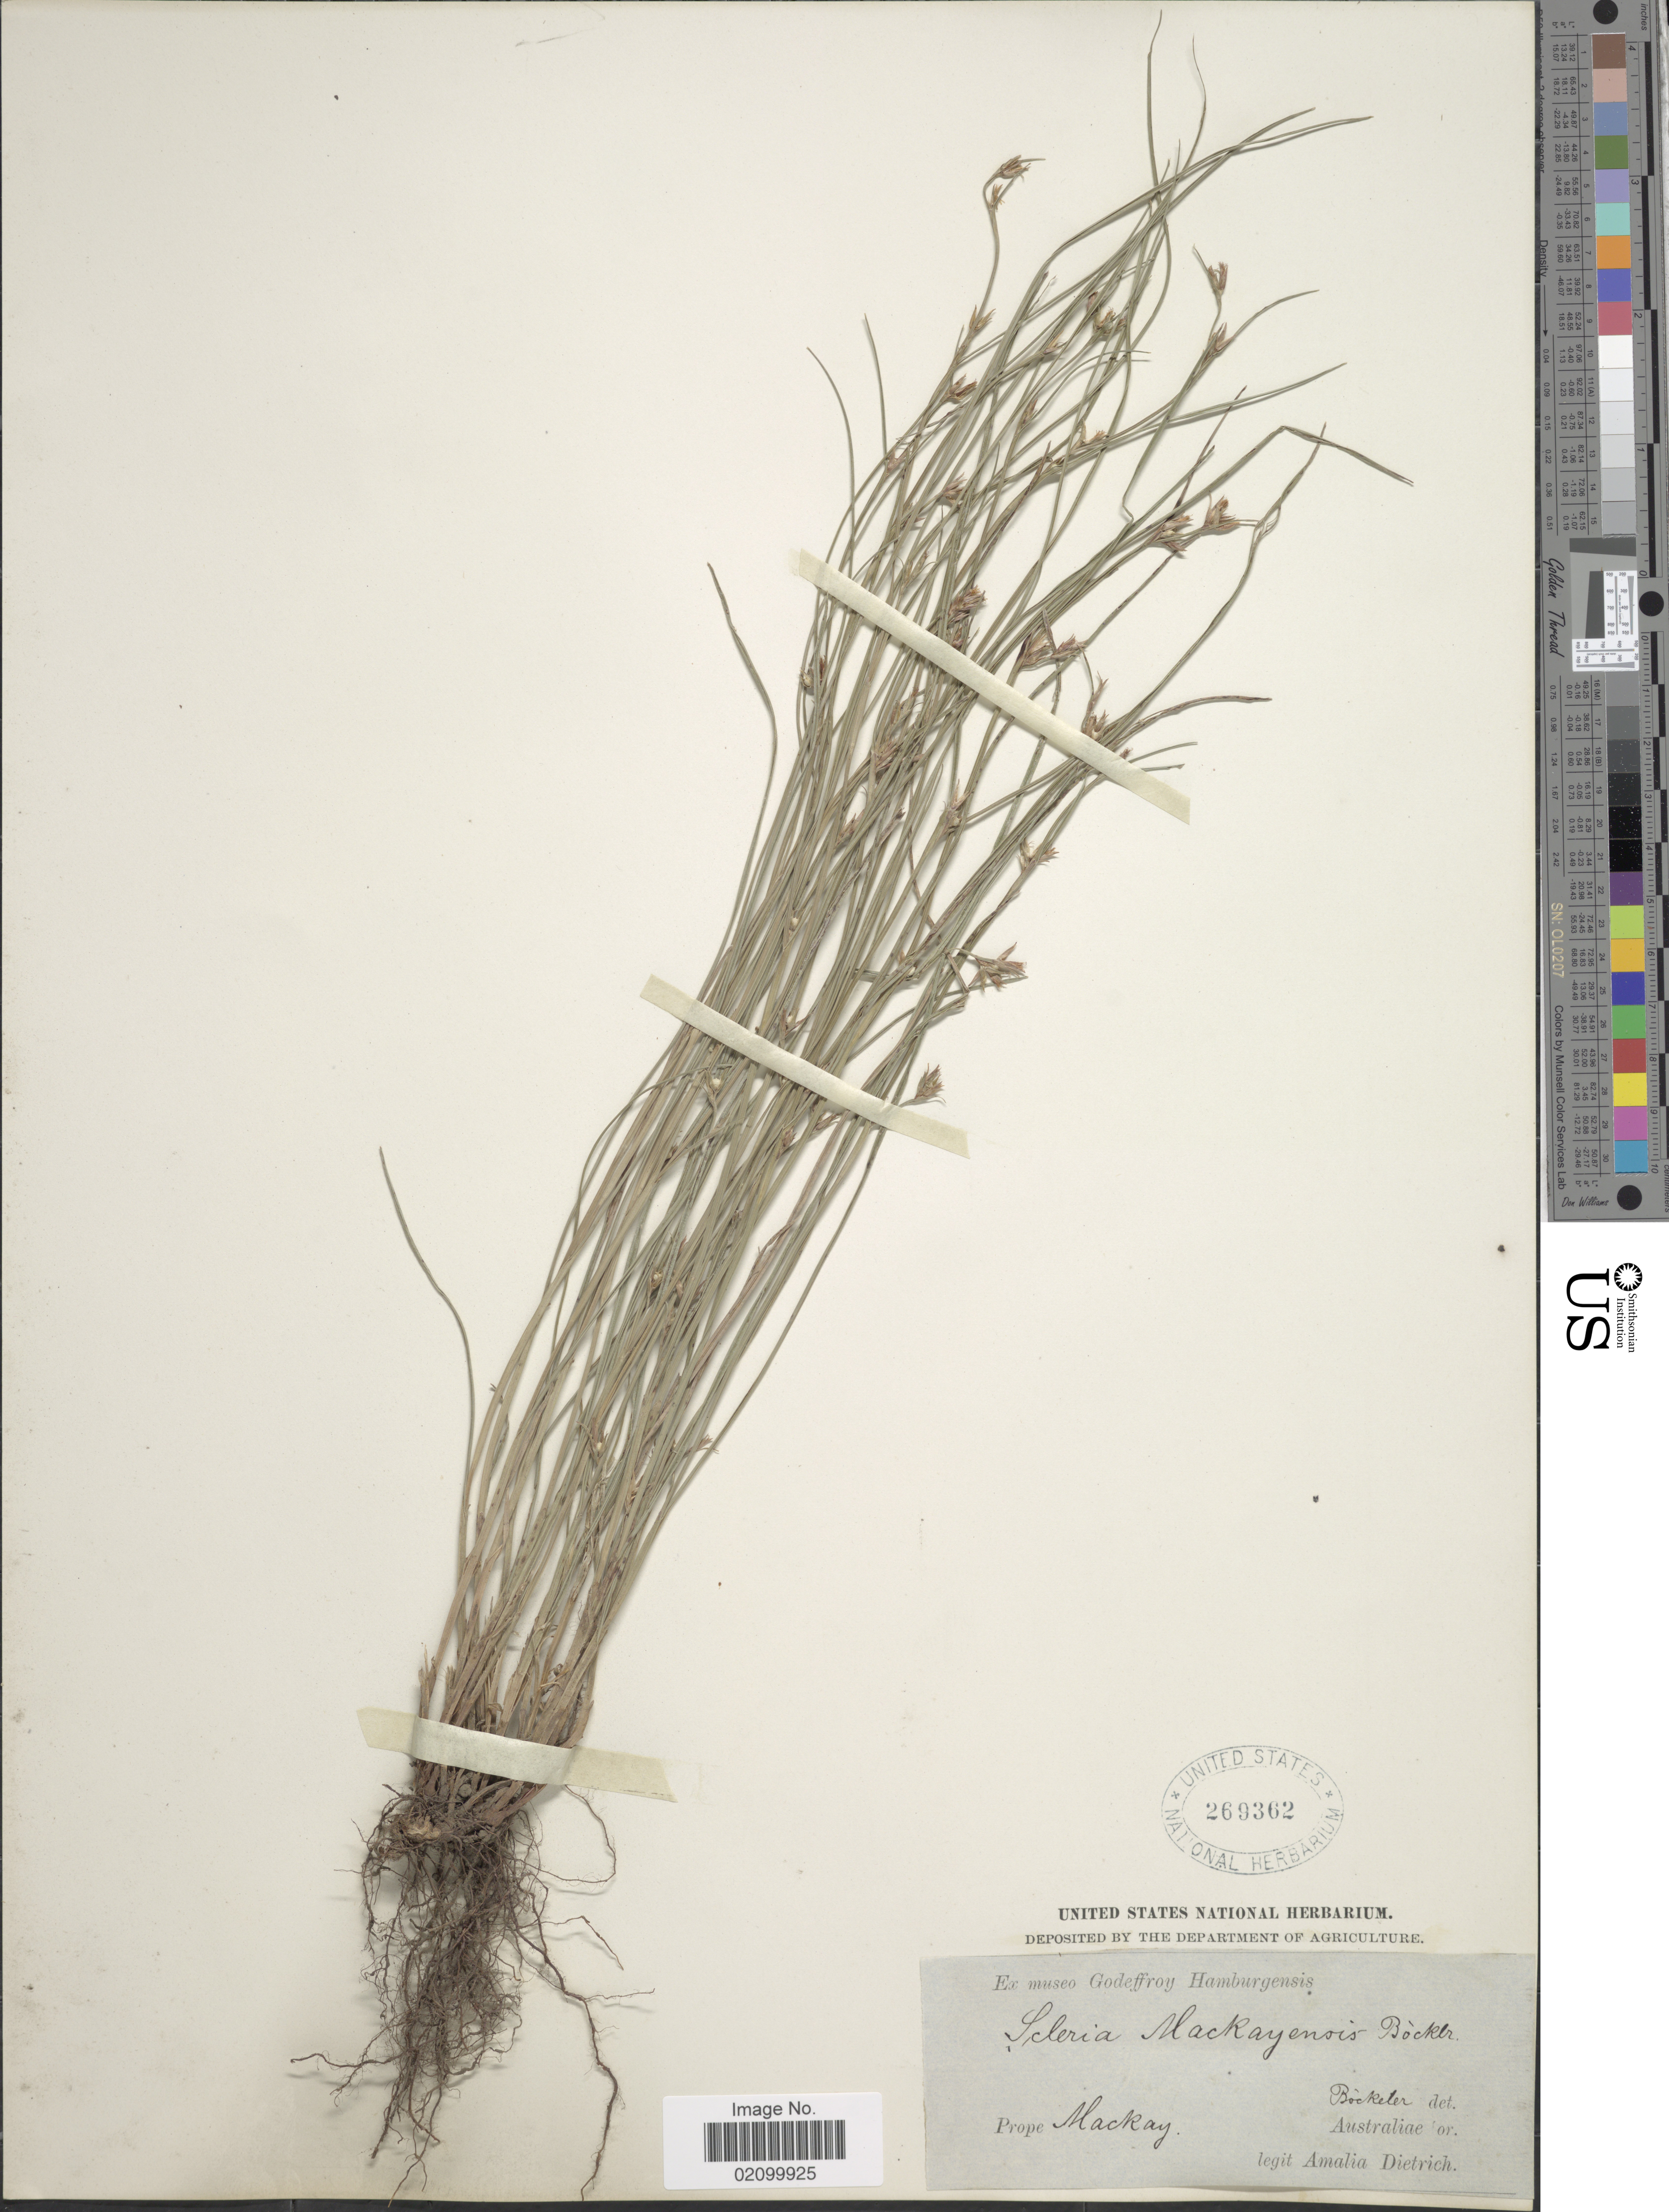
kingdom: Plantae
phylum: Tracheophyta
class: Liliopsida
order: Poales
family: Cyperaceae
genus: Scleria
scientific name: Scleria mackaviensis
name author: Boeckeler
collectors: A. Dietrich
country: Australia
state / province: Queensland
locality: Port Mackay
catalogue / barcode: US 269362